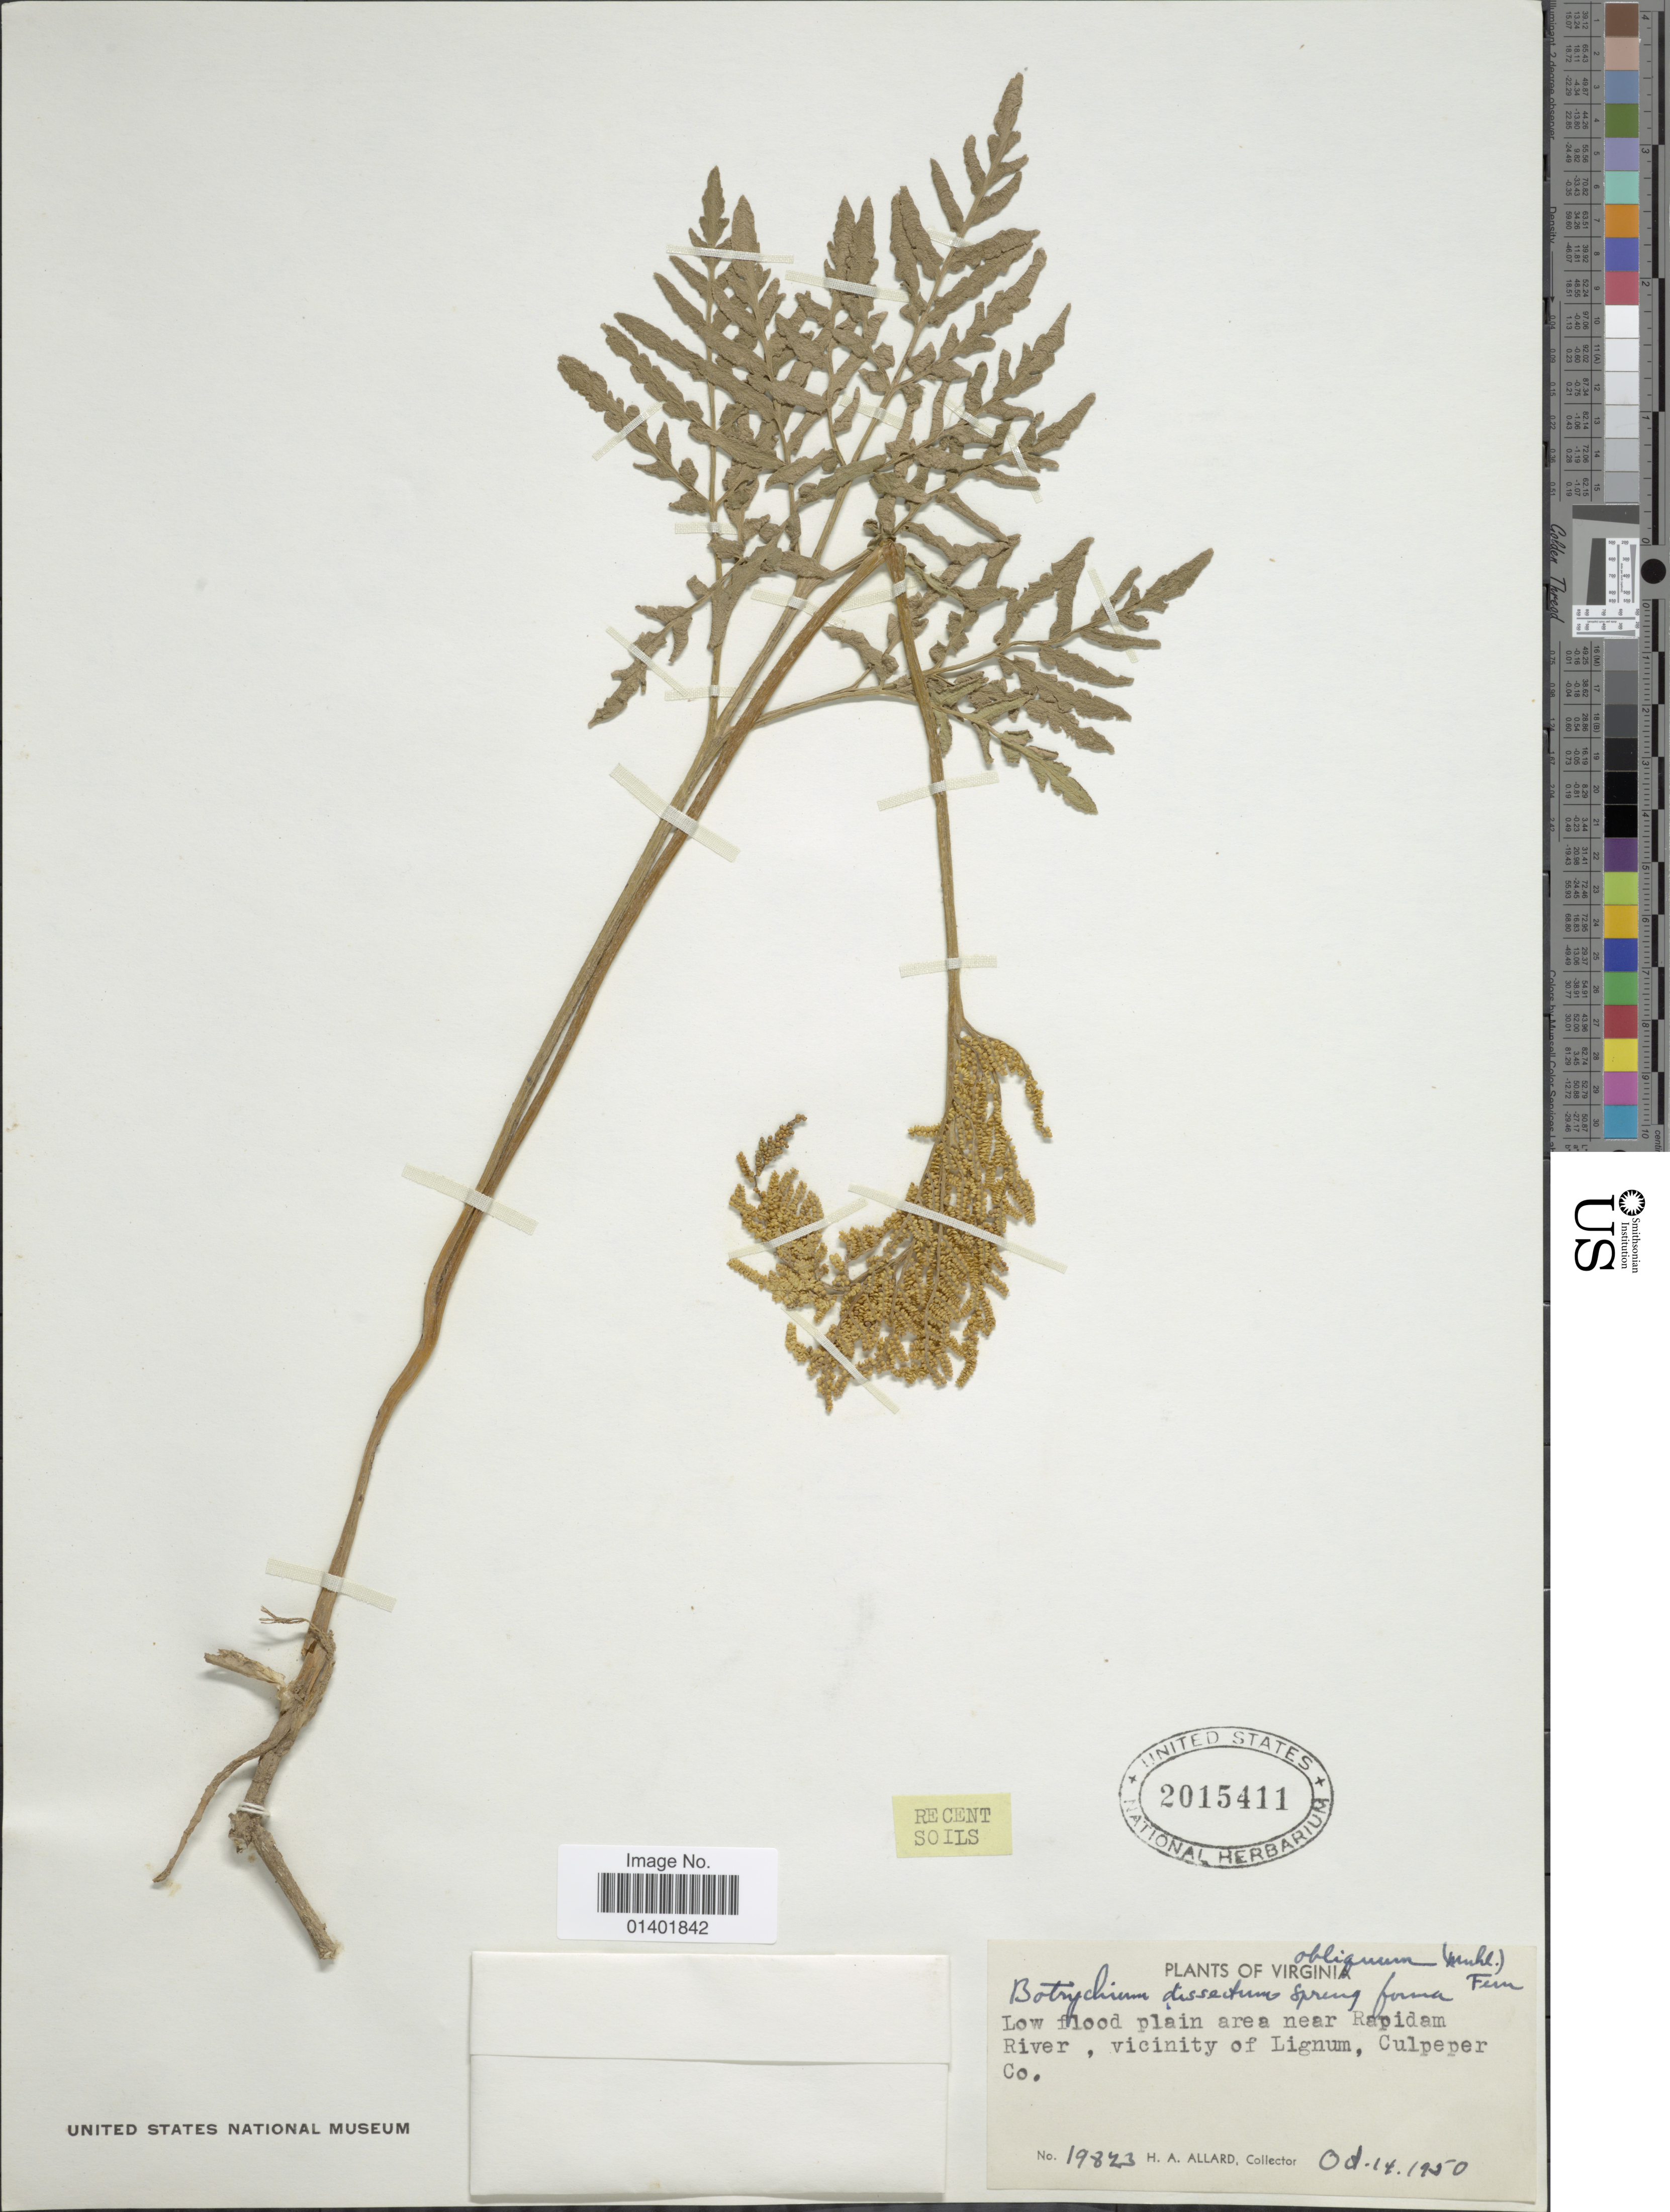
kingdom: Plantae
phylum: Tracheophyta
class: Polypodiopsida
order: Ophioglossales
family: Ophioglossaceae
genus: Botrychium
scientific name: Botrychium dissectum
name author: Spreng.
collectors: H. A. Allard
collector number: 19843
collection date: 1950-10-14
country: United States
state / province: Virginia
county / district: Culpeper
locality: Low flodd plain area near Rapidam River, vicinity of Lignum, Culpeper Co.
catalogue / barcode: US 2015411